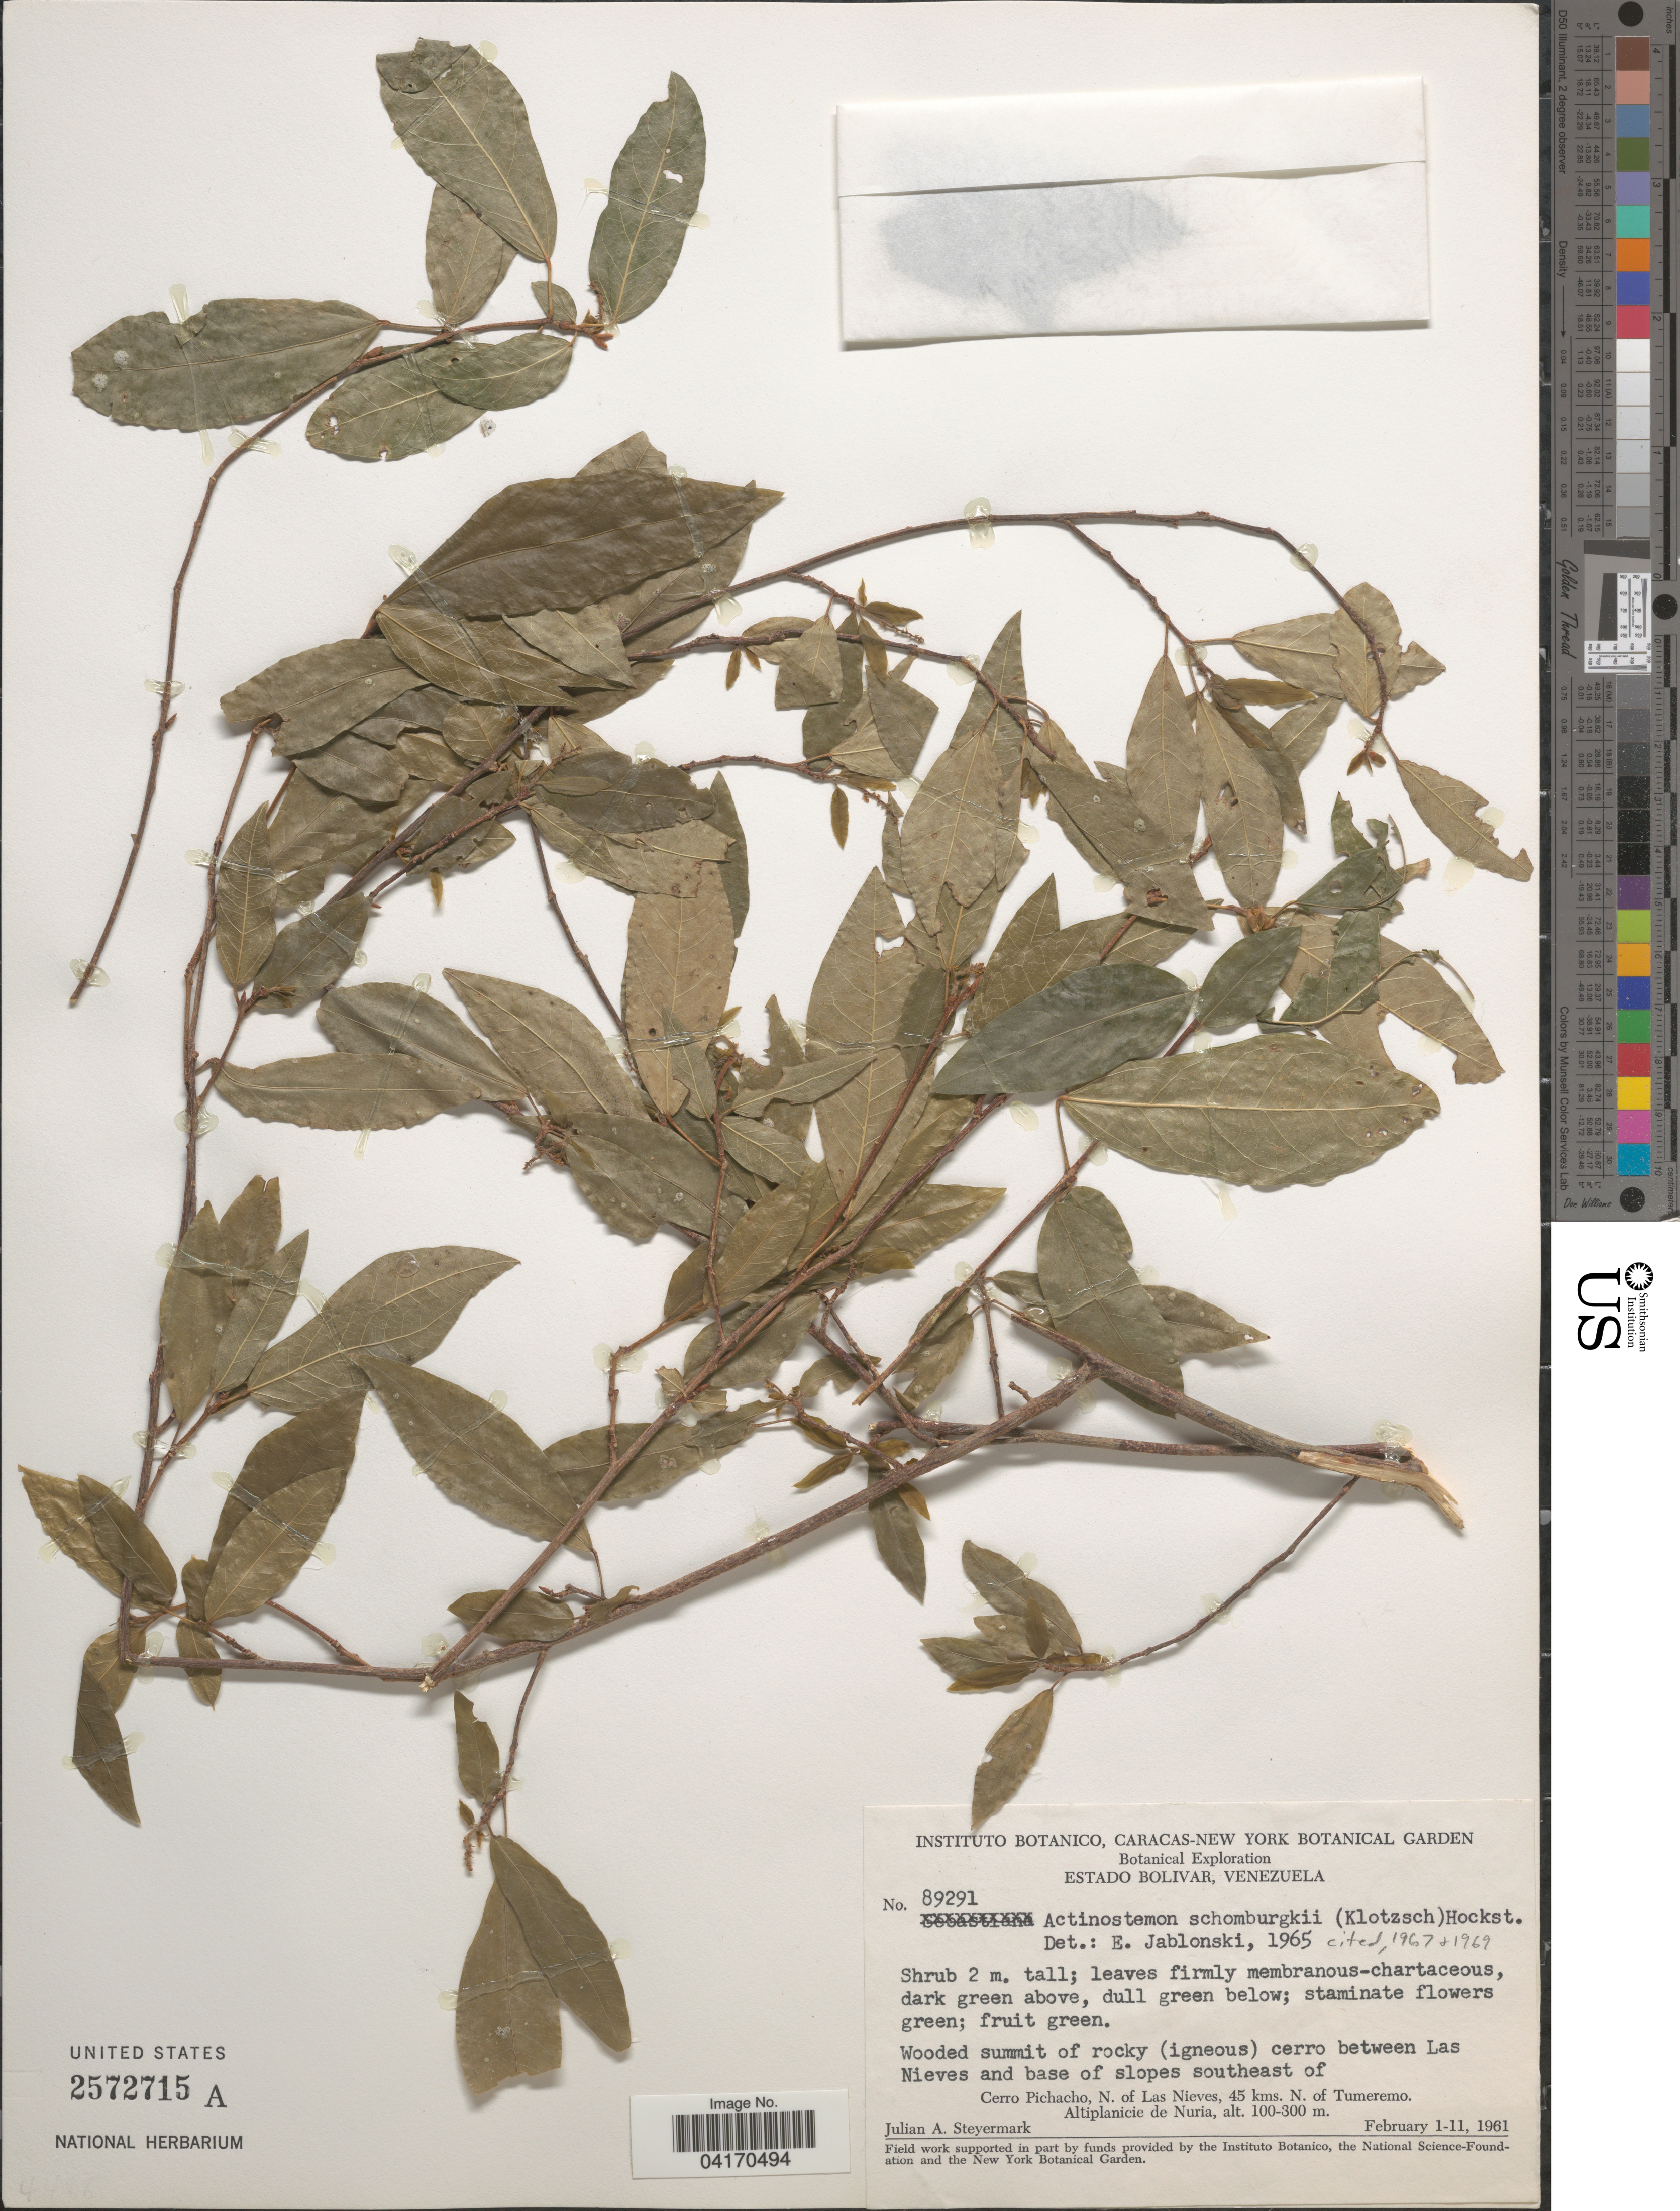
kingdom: Plantae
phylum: Tracheophyta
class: Magnoliopsida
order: Malpighiales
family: Euphorbiaceae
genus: Actinostemon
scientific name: Actinostemon schomburgkii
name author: (Klotzsch) Hochr.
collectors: J. Steyermark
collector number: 89291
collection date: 1961-02-01/1961-02-11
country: Venezuela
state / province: Bolivar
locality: Botanical Exploration. Nieves and base of slopes southeast of Cerro Pichacho, N. of Las Nieves, 45 kms. N. of Tumeremo. Altiplanicie de Nuria.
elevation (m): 100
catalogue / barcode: US 2572715A